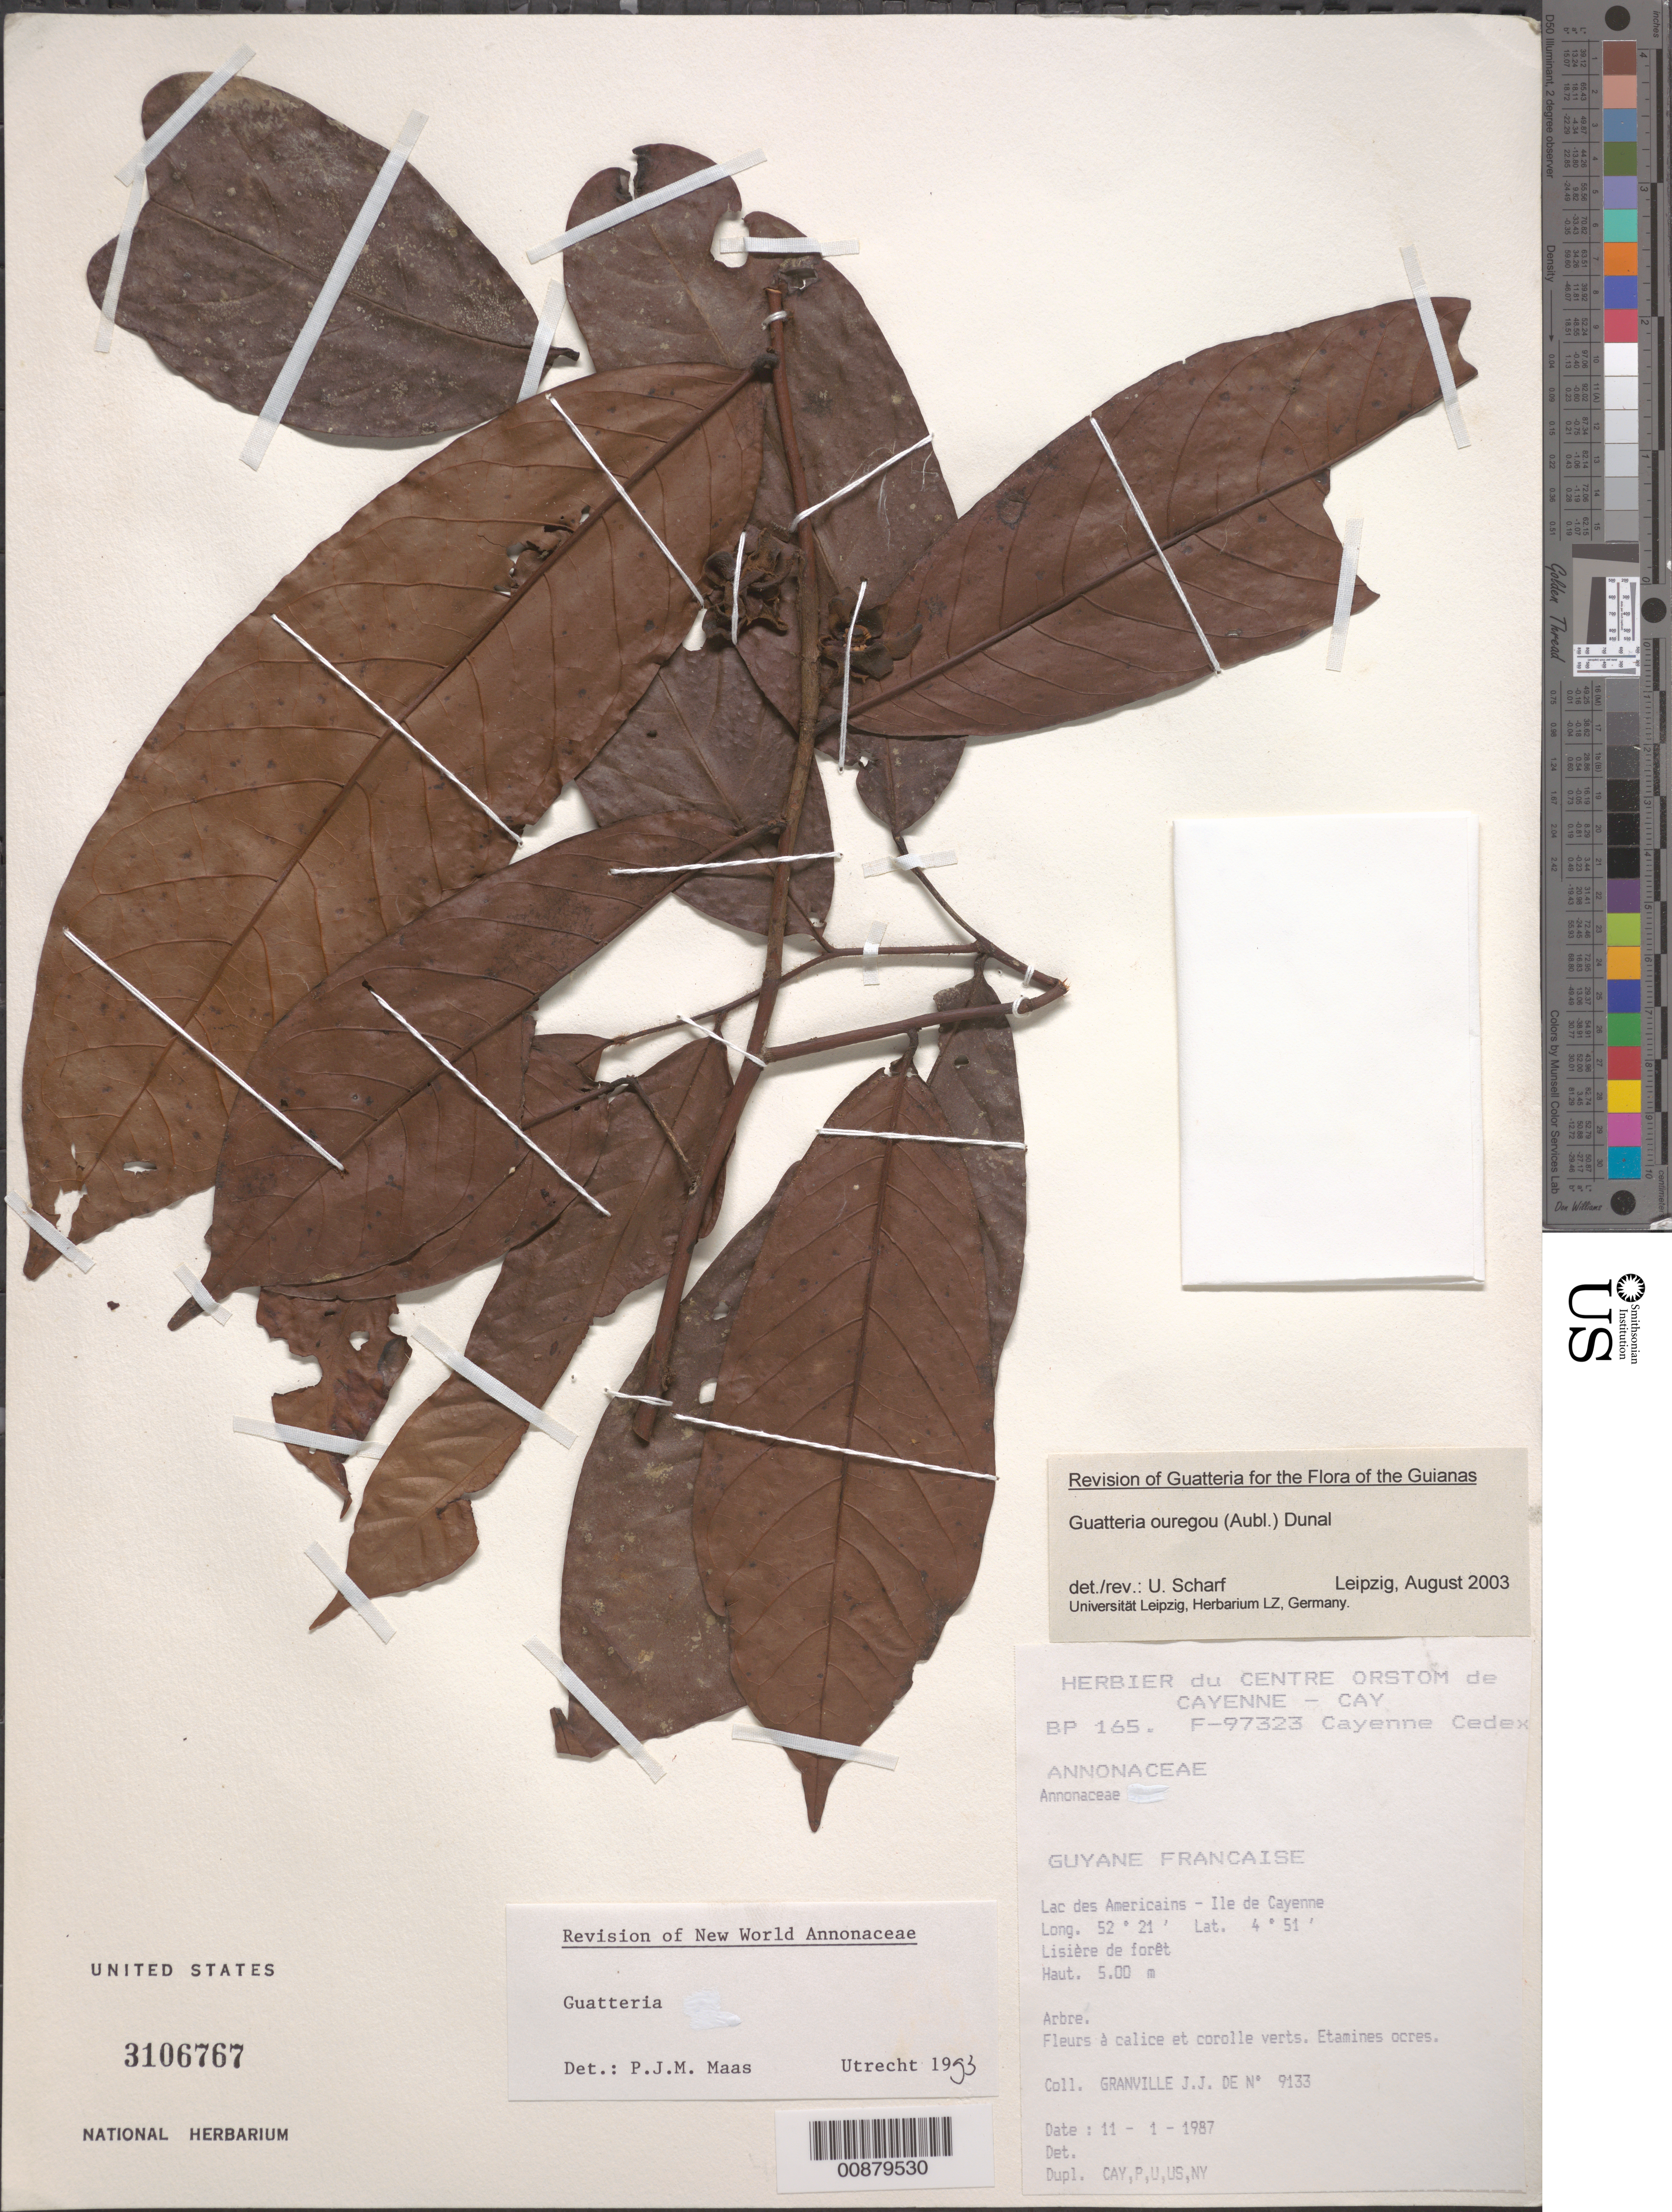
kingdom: Plantae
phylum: Tracheophyta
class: Magnoliopsida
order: Magnoliales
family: Annonaceae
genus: Guatteria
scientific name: Guatteria ouregou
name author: (Aubl.) Dunal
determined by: Scharf, U.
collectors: J.-J. de Granville et al.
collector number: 9133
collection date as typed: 11-Jan-87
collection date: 1987-01-11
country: French Guiana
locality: Lac des Américains, Ile de Cayenne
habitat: Lisière de forêt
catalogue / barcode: US 3106767